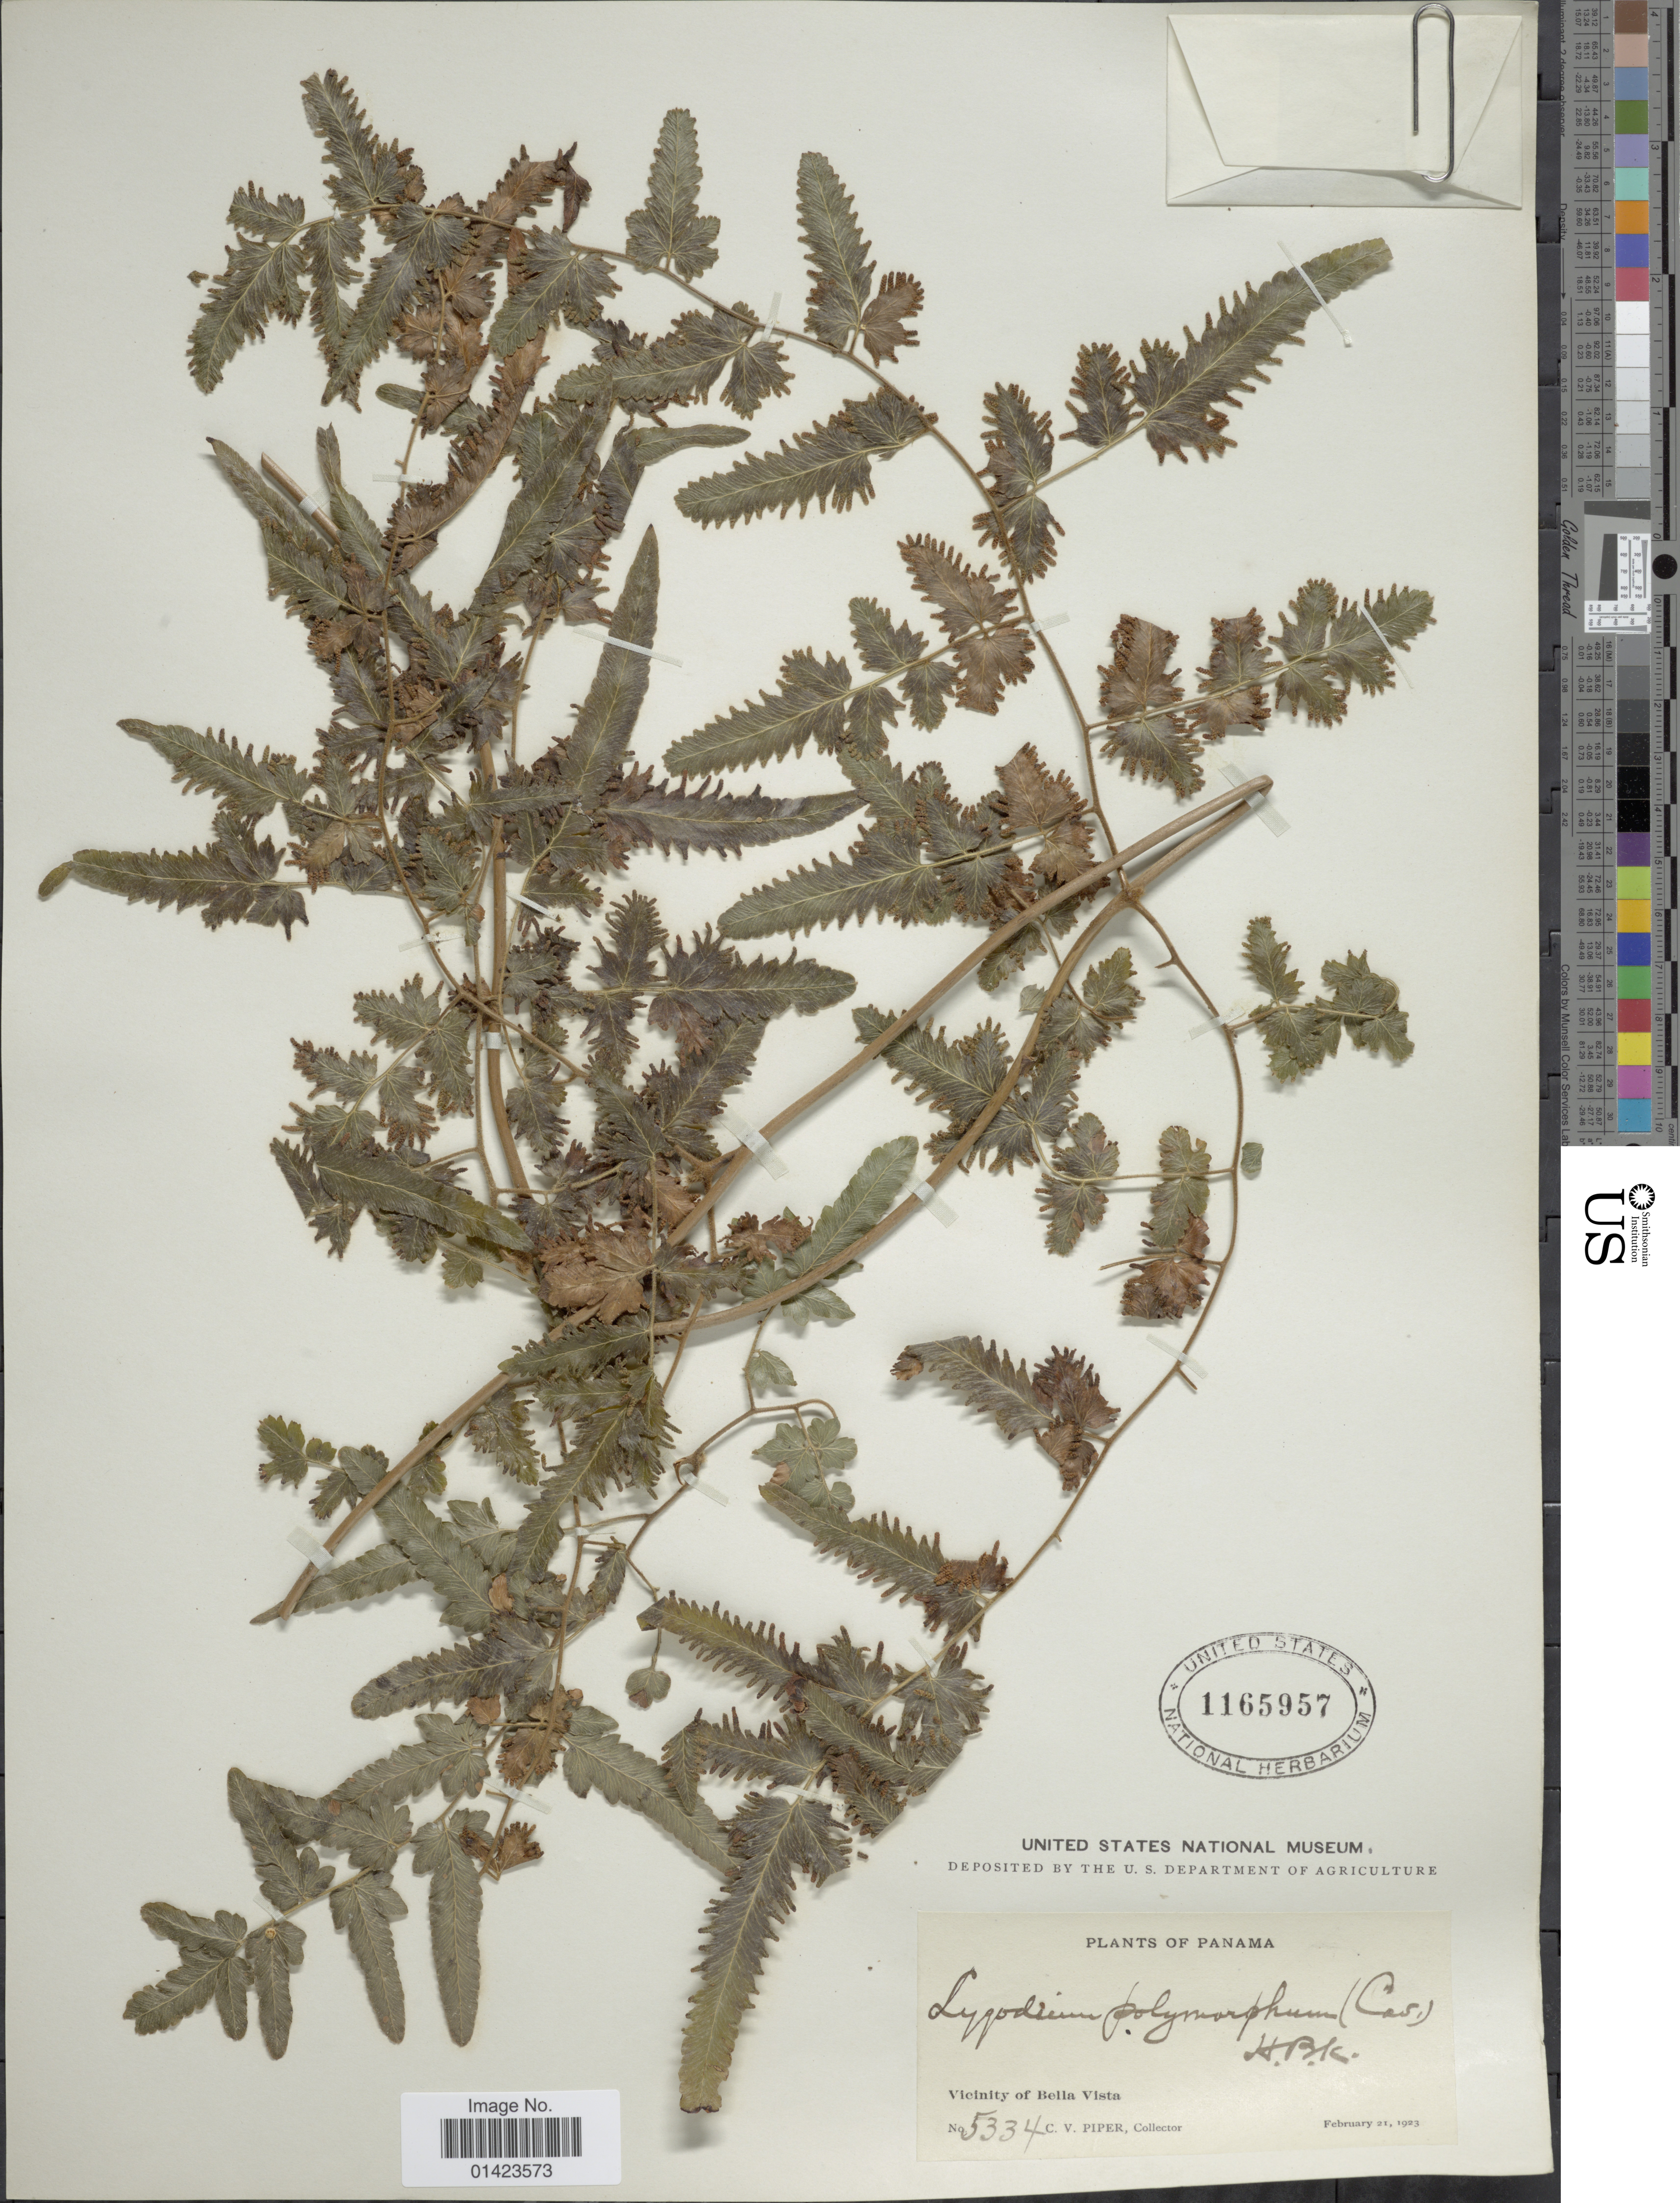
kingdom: Plantae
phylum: Tracheophyta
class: Polypodiopsida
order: Schizaeales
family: Lygodiaceae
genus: Lygodium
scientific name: Lygodium venustum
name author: Sw.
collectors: C. V. Piper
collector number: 5334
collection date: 1923-02-21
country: Panama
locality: Vicinity of Bella Vista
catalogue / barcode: US 1165957